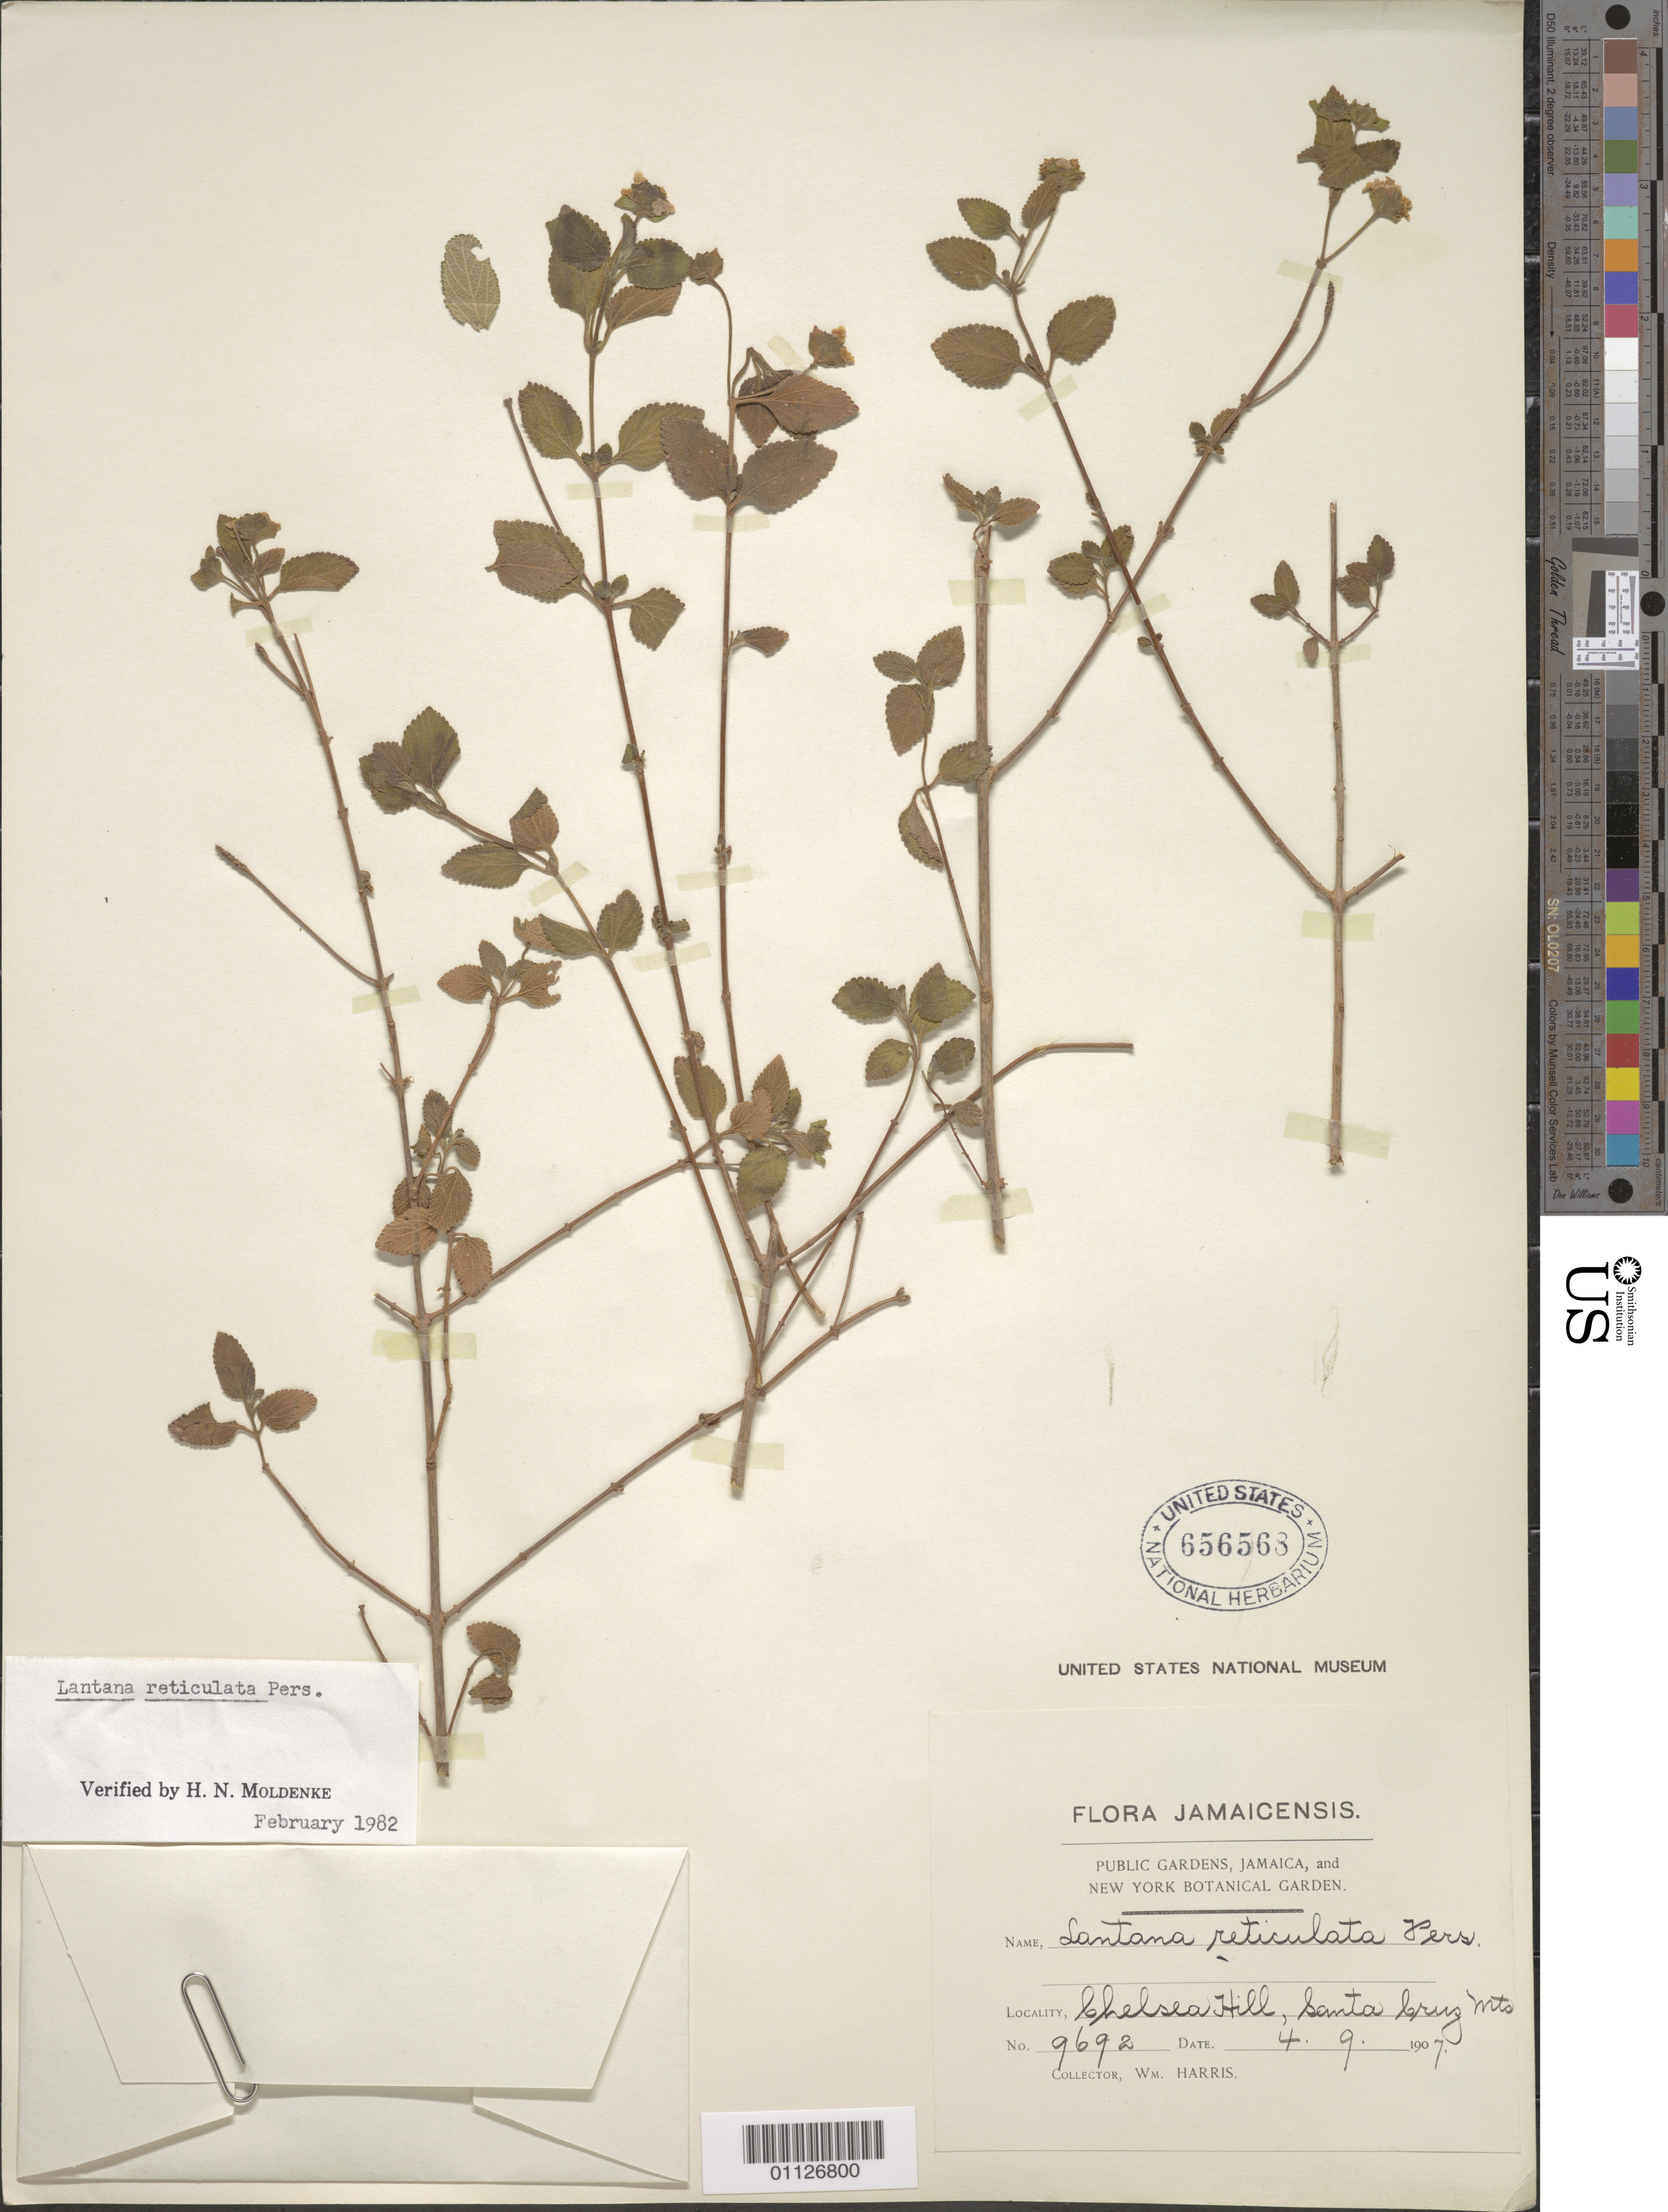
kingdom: Plantae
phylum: Tracheophyta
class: Magnoliopsida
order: Lamiales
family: Verbenaceae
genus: Lantana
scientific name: Lantana reticulata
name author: Pers.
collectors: W. Harris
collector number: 9692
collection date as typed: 04 Sep 1907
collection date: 1907-09-04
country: Jamaica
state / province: Saint Elizabeth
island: Jamaica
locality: Chelsea Hill, Santa Cruz Mts.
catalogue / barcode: US 656563